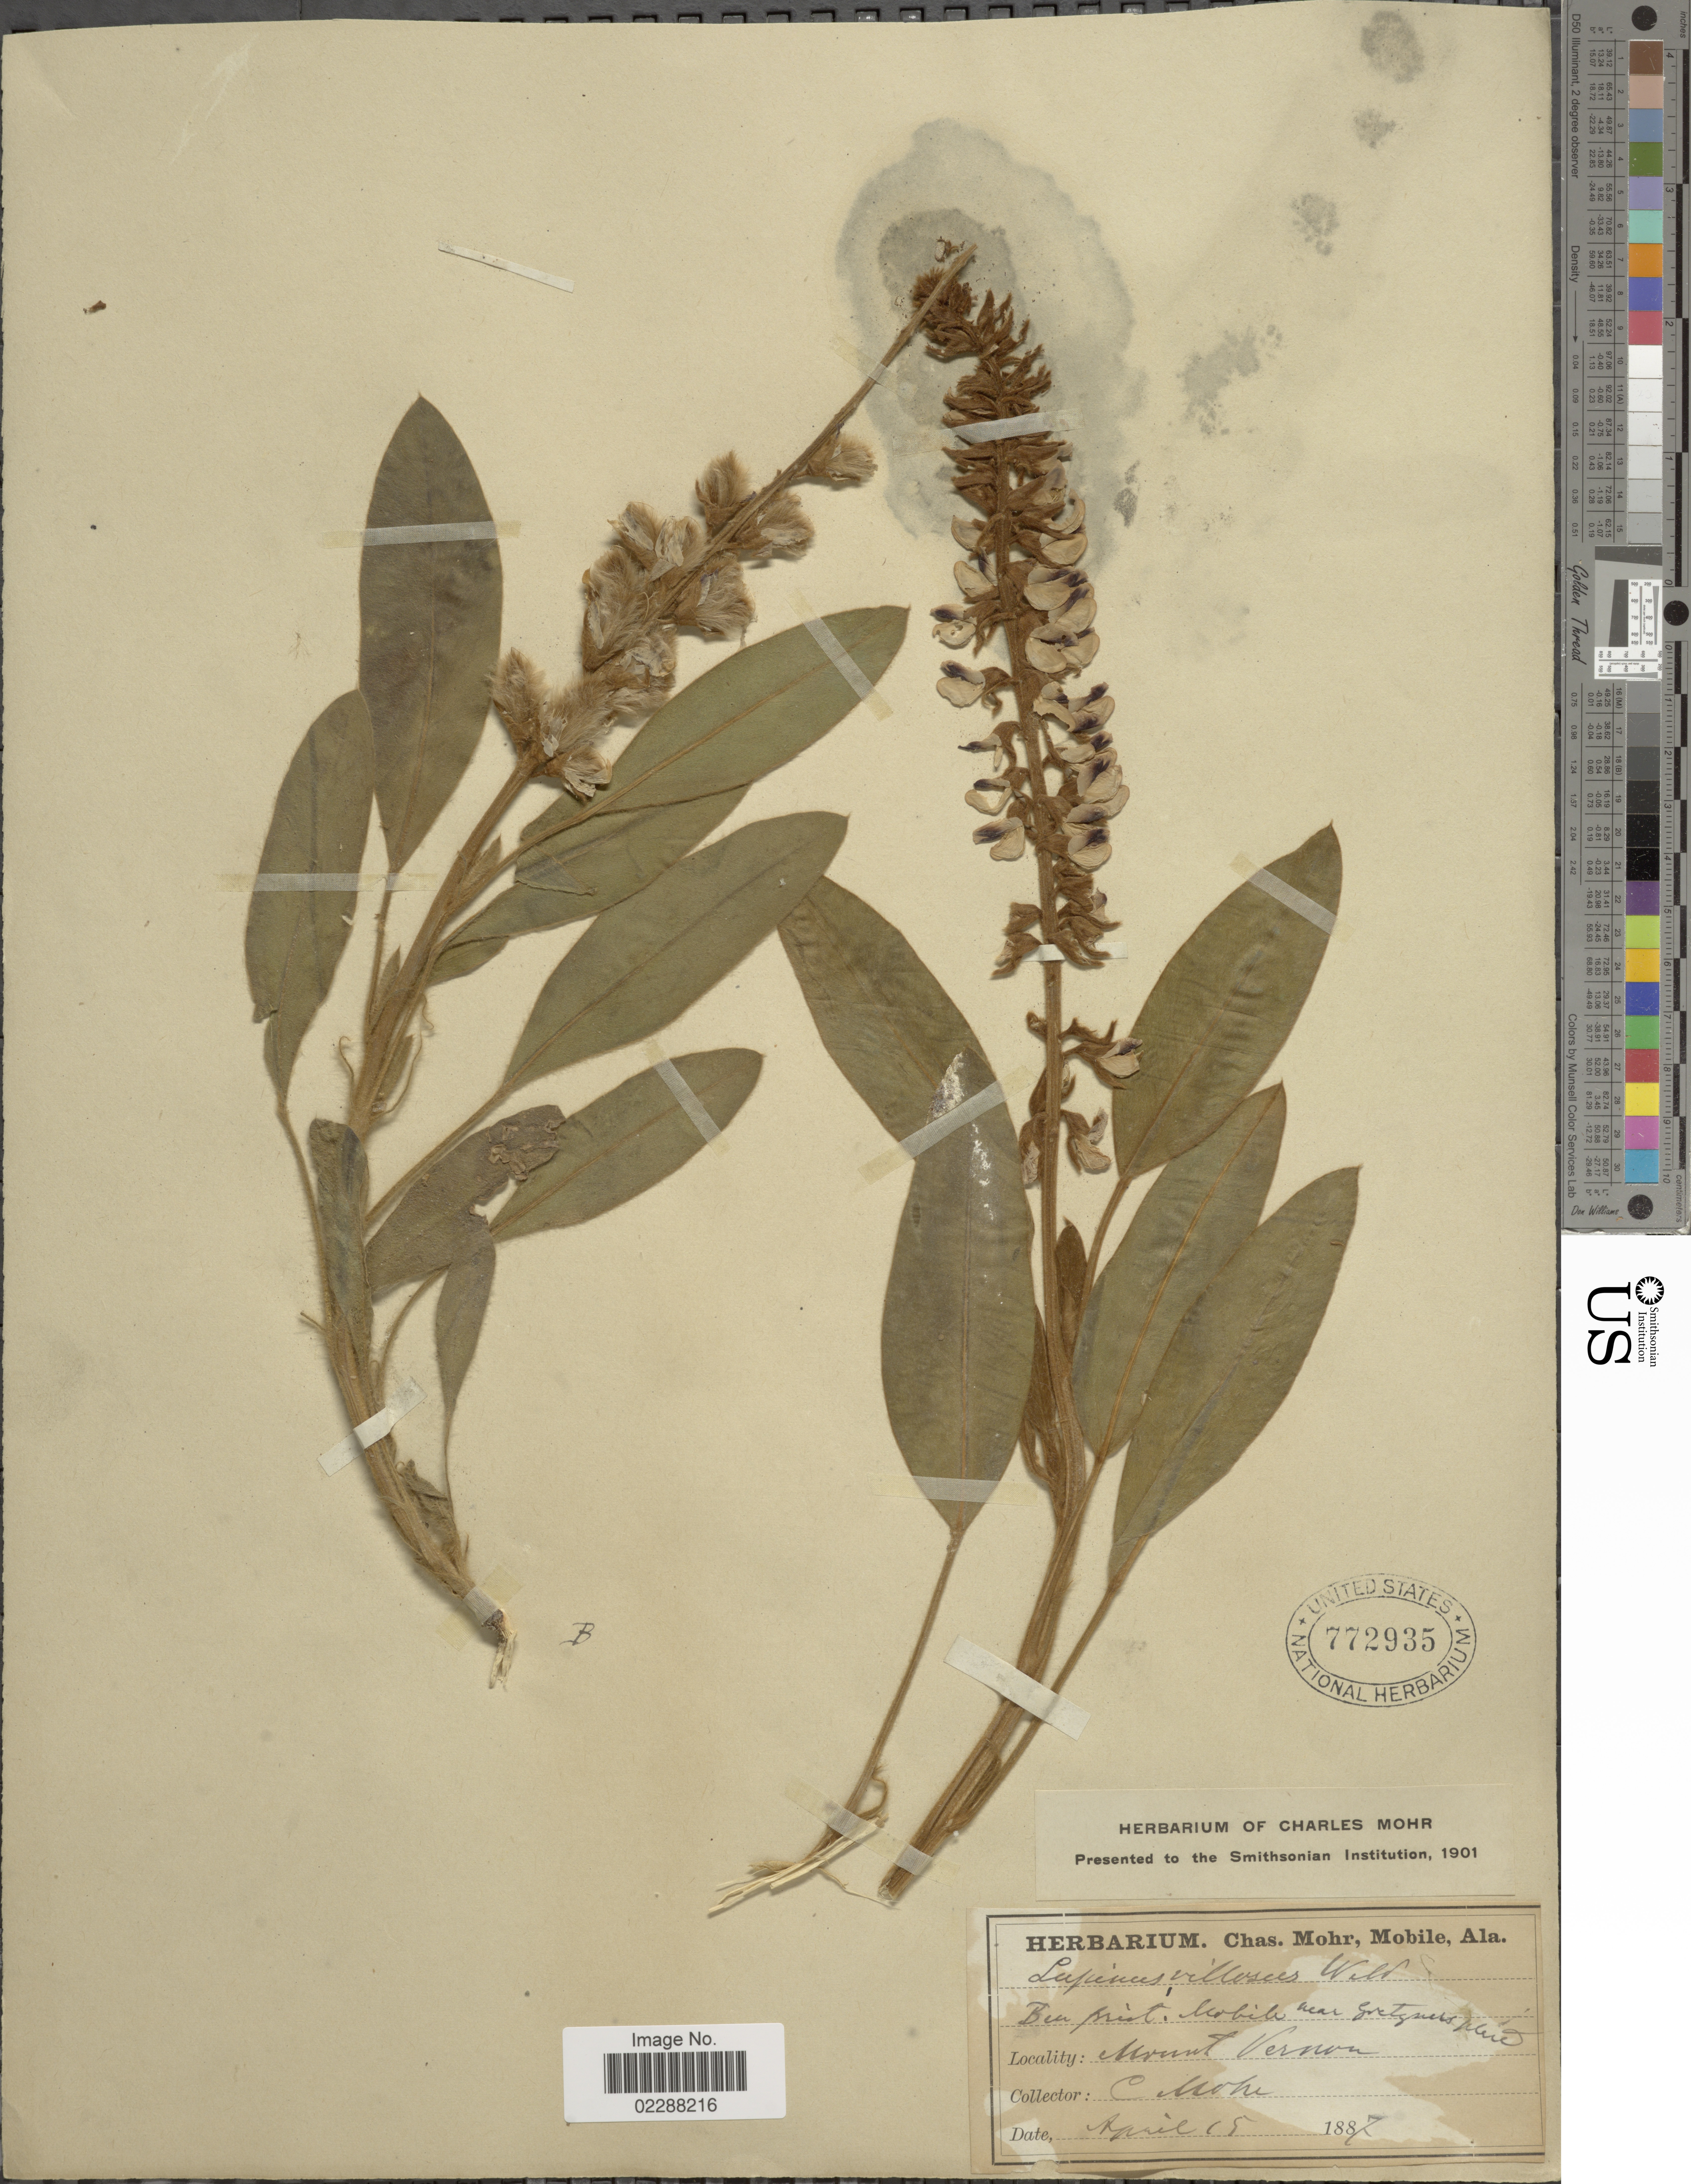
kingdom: Plantae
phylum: Tracheophyta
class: Magnoliopsida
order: Fabales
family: Fabaceae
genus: Lupinus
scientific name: Lupinus villosus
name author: Willd.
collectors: C. T. Mohr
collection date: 1887-04-15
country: United States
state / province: Alabama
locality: Mount Vernon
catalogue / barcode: US 772935